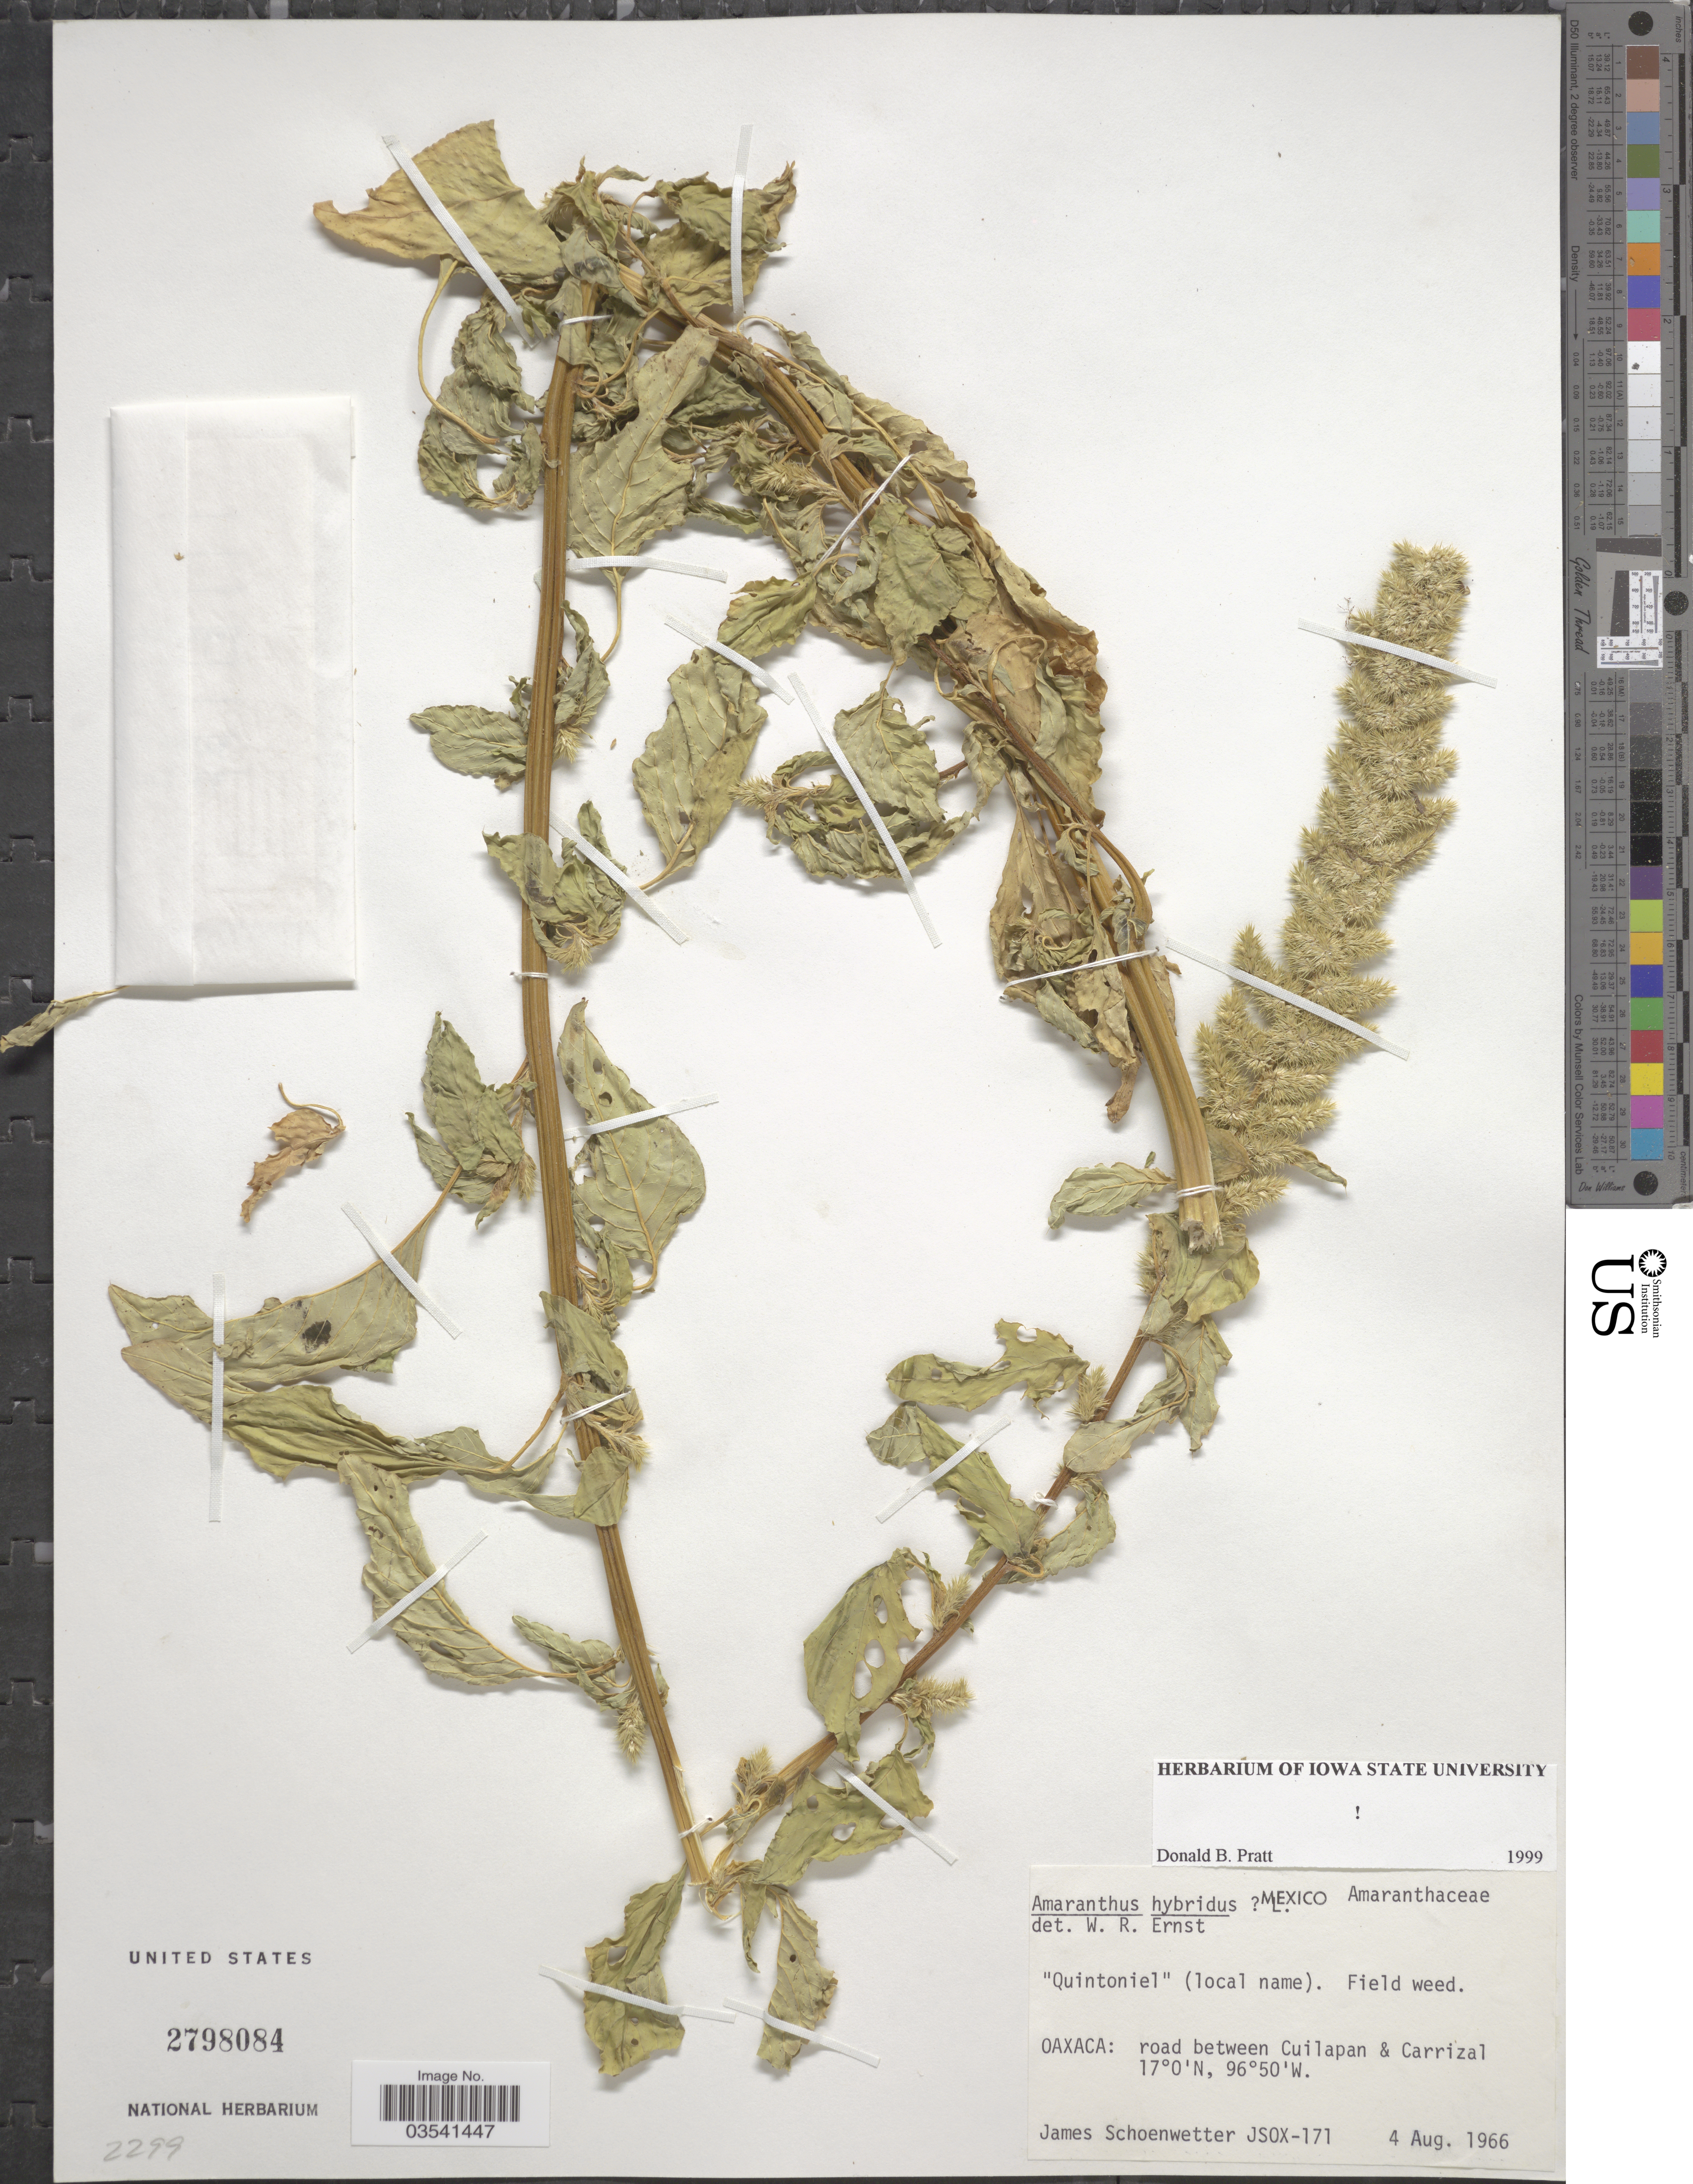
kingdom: Plantae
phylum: Tracheophyta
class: Magnoliopsida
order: Caryophyllales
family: Amaranthaceae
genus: Amaranthus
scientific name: Amaranthus hybridus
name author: L.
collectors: J. Schoenwetter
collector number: JSOX-171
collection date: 1966-08-04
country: Mexico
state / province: Oaxaca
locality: Road between Cuilapan & Carrizal.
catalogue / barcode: US 2798084